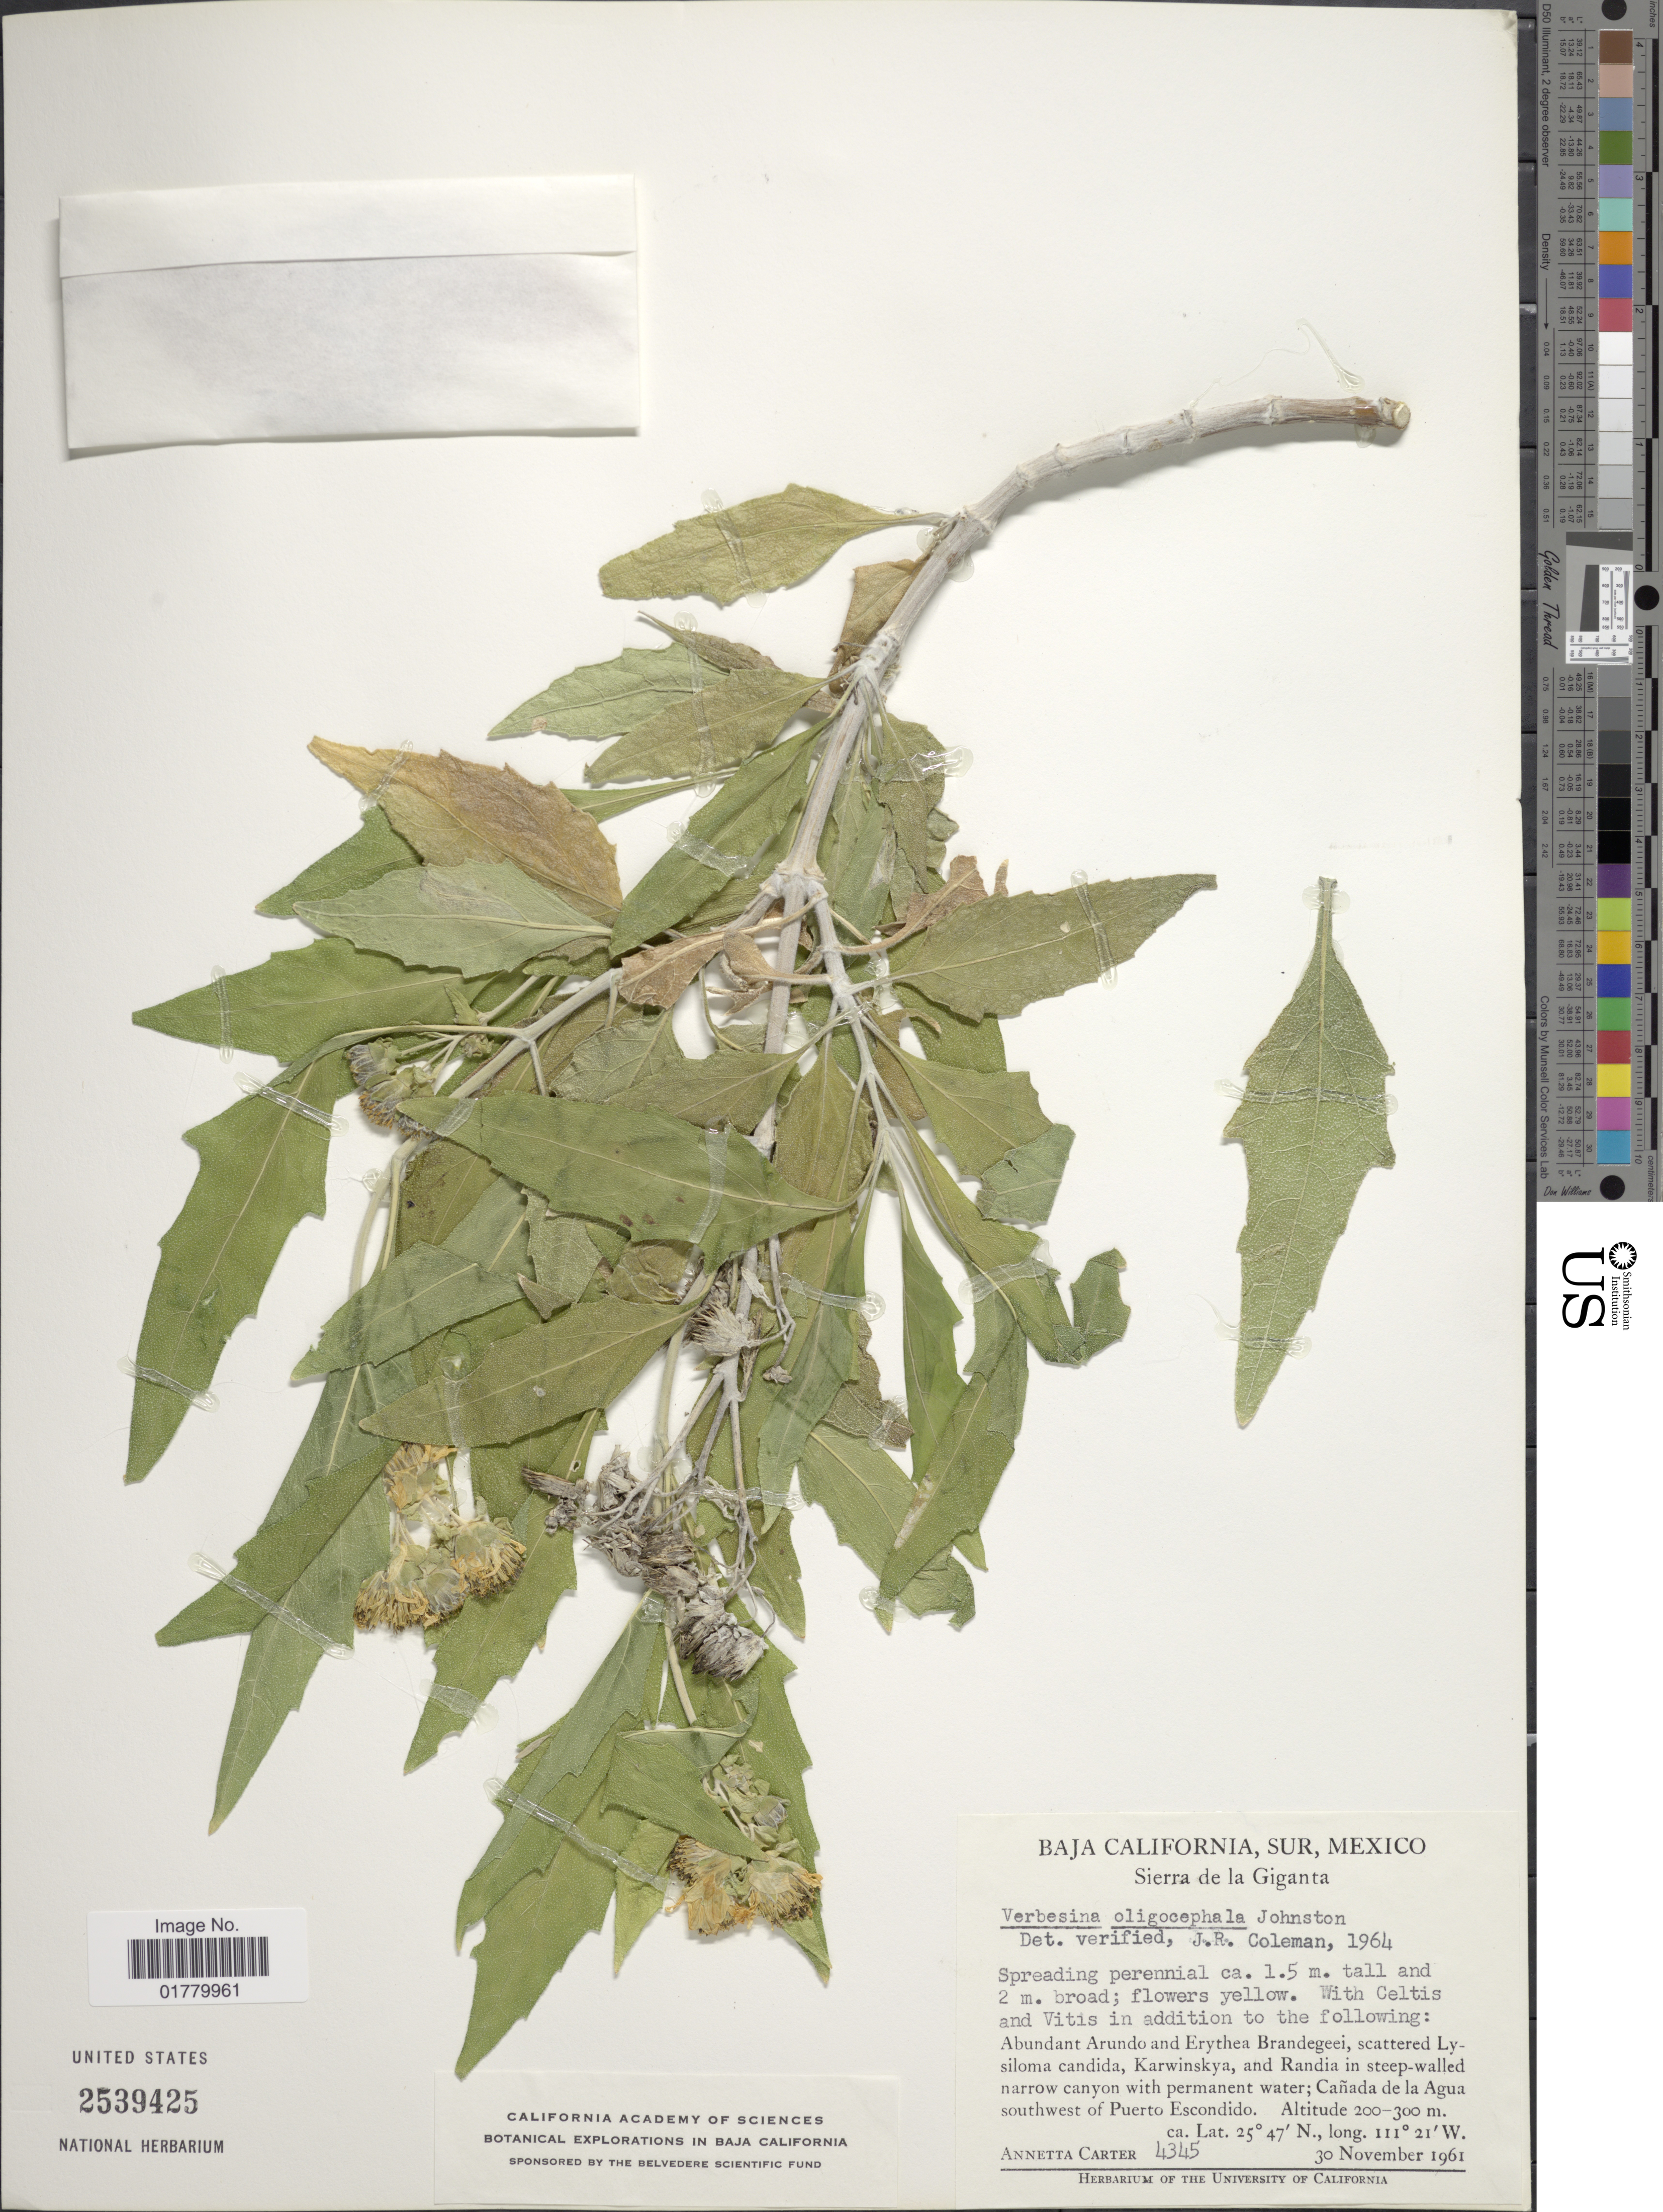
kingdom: Plantae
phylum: Tracheophyta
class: Magnoliopsida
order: Asterales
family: Asteraceae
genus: Verbesina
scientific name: Verbesina oligocephala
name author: I.M. Johnst.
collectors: A. Carter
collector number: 4345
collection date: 1961-11-30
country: Mexico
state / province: Baja California Sur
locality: Cañada de la Agua southwest of Puerto Escondido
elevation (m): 200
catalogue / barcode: US 2539425